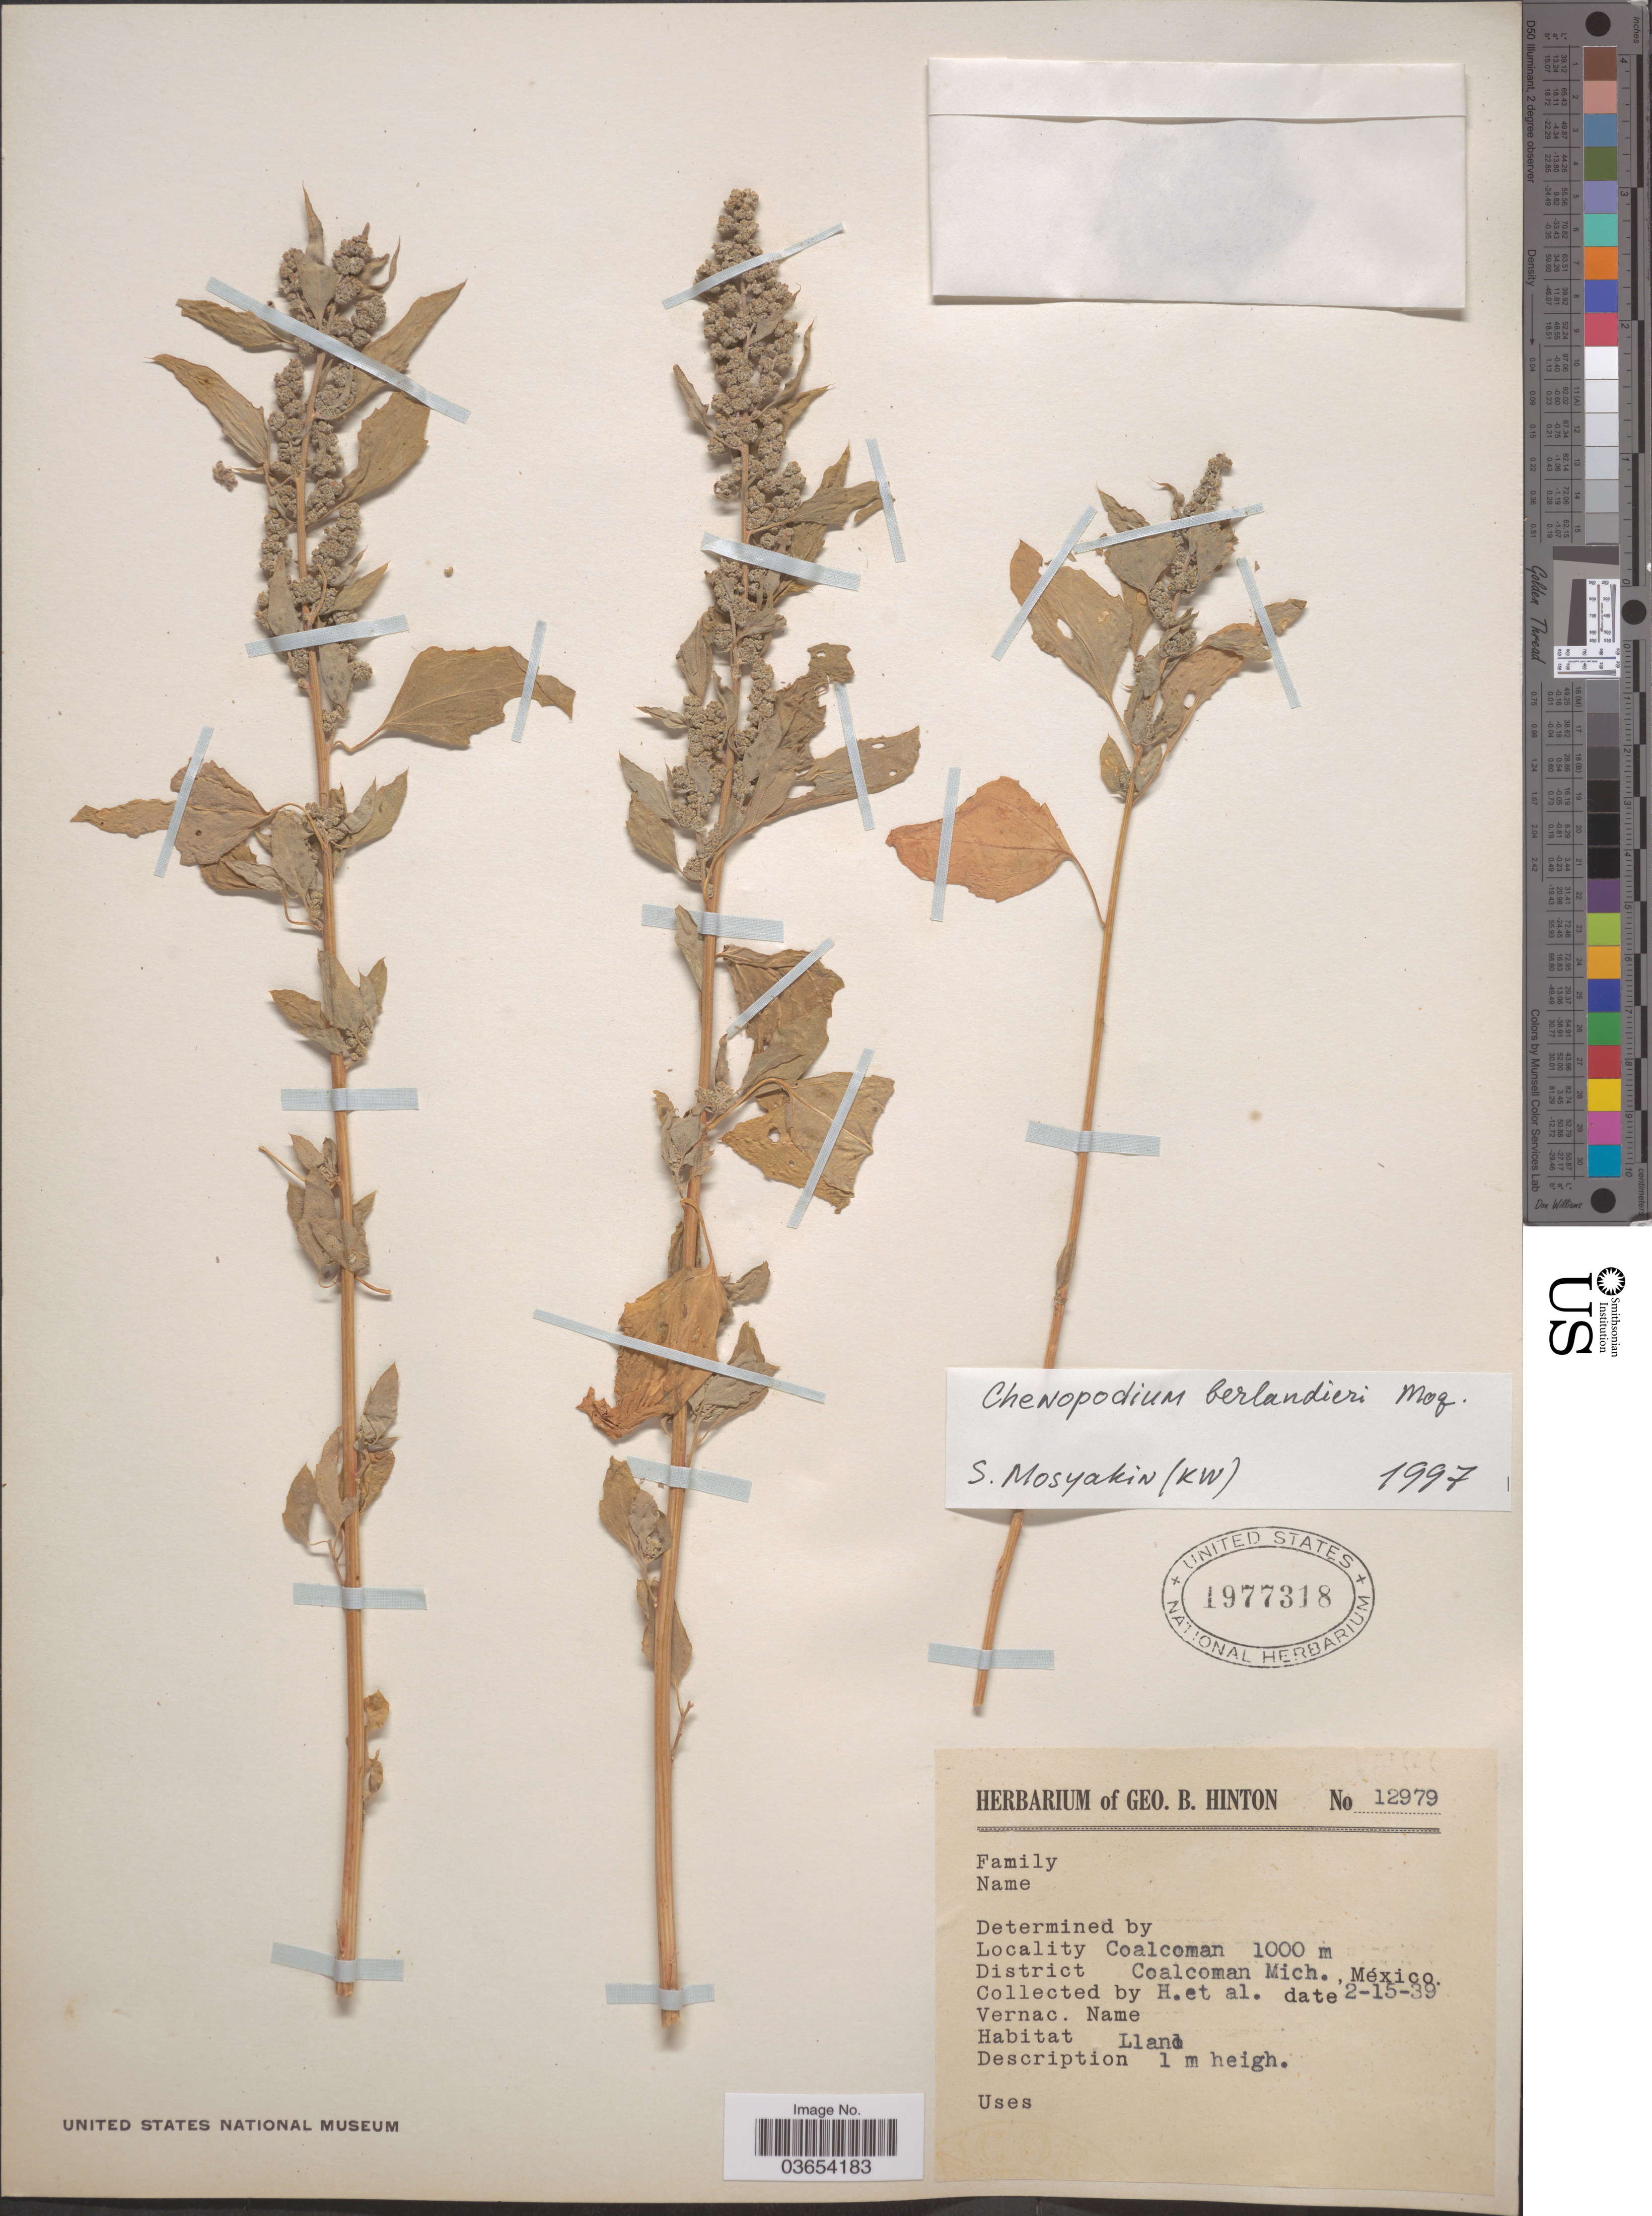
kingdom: Plantae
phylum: Tracheophyta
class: Magnoliopsida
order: Caryophyllales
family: Amaranthaceae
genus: Chenopodium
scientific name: Chenopodium berlandieri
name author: Moq.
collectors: G. B. Hinton & et al.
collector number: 12979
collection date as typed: Transcribed d/m/y: 15/2/39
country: Mexico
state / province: Michoacán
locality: Coalcoman. District Coalcoman.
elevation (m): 1000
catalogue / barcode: US 1977318